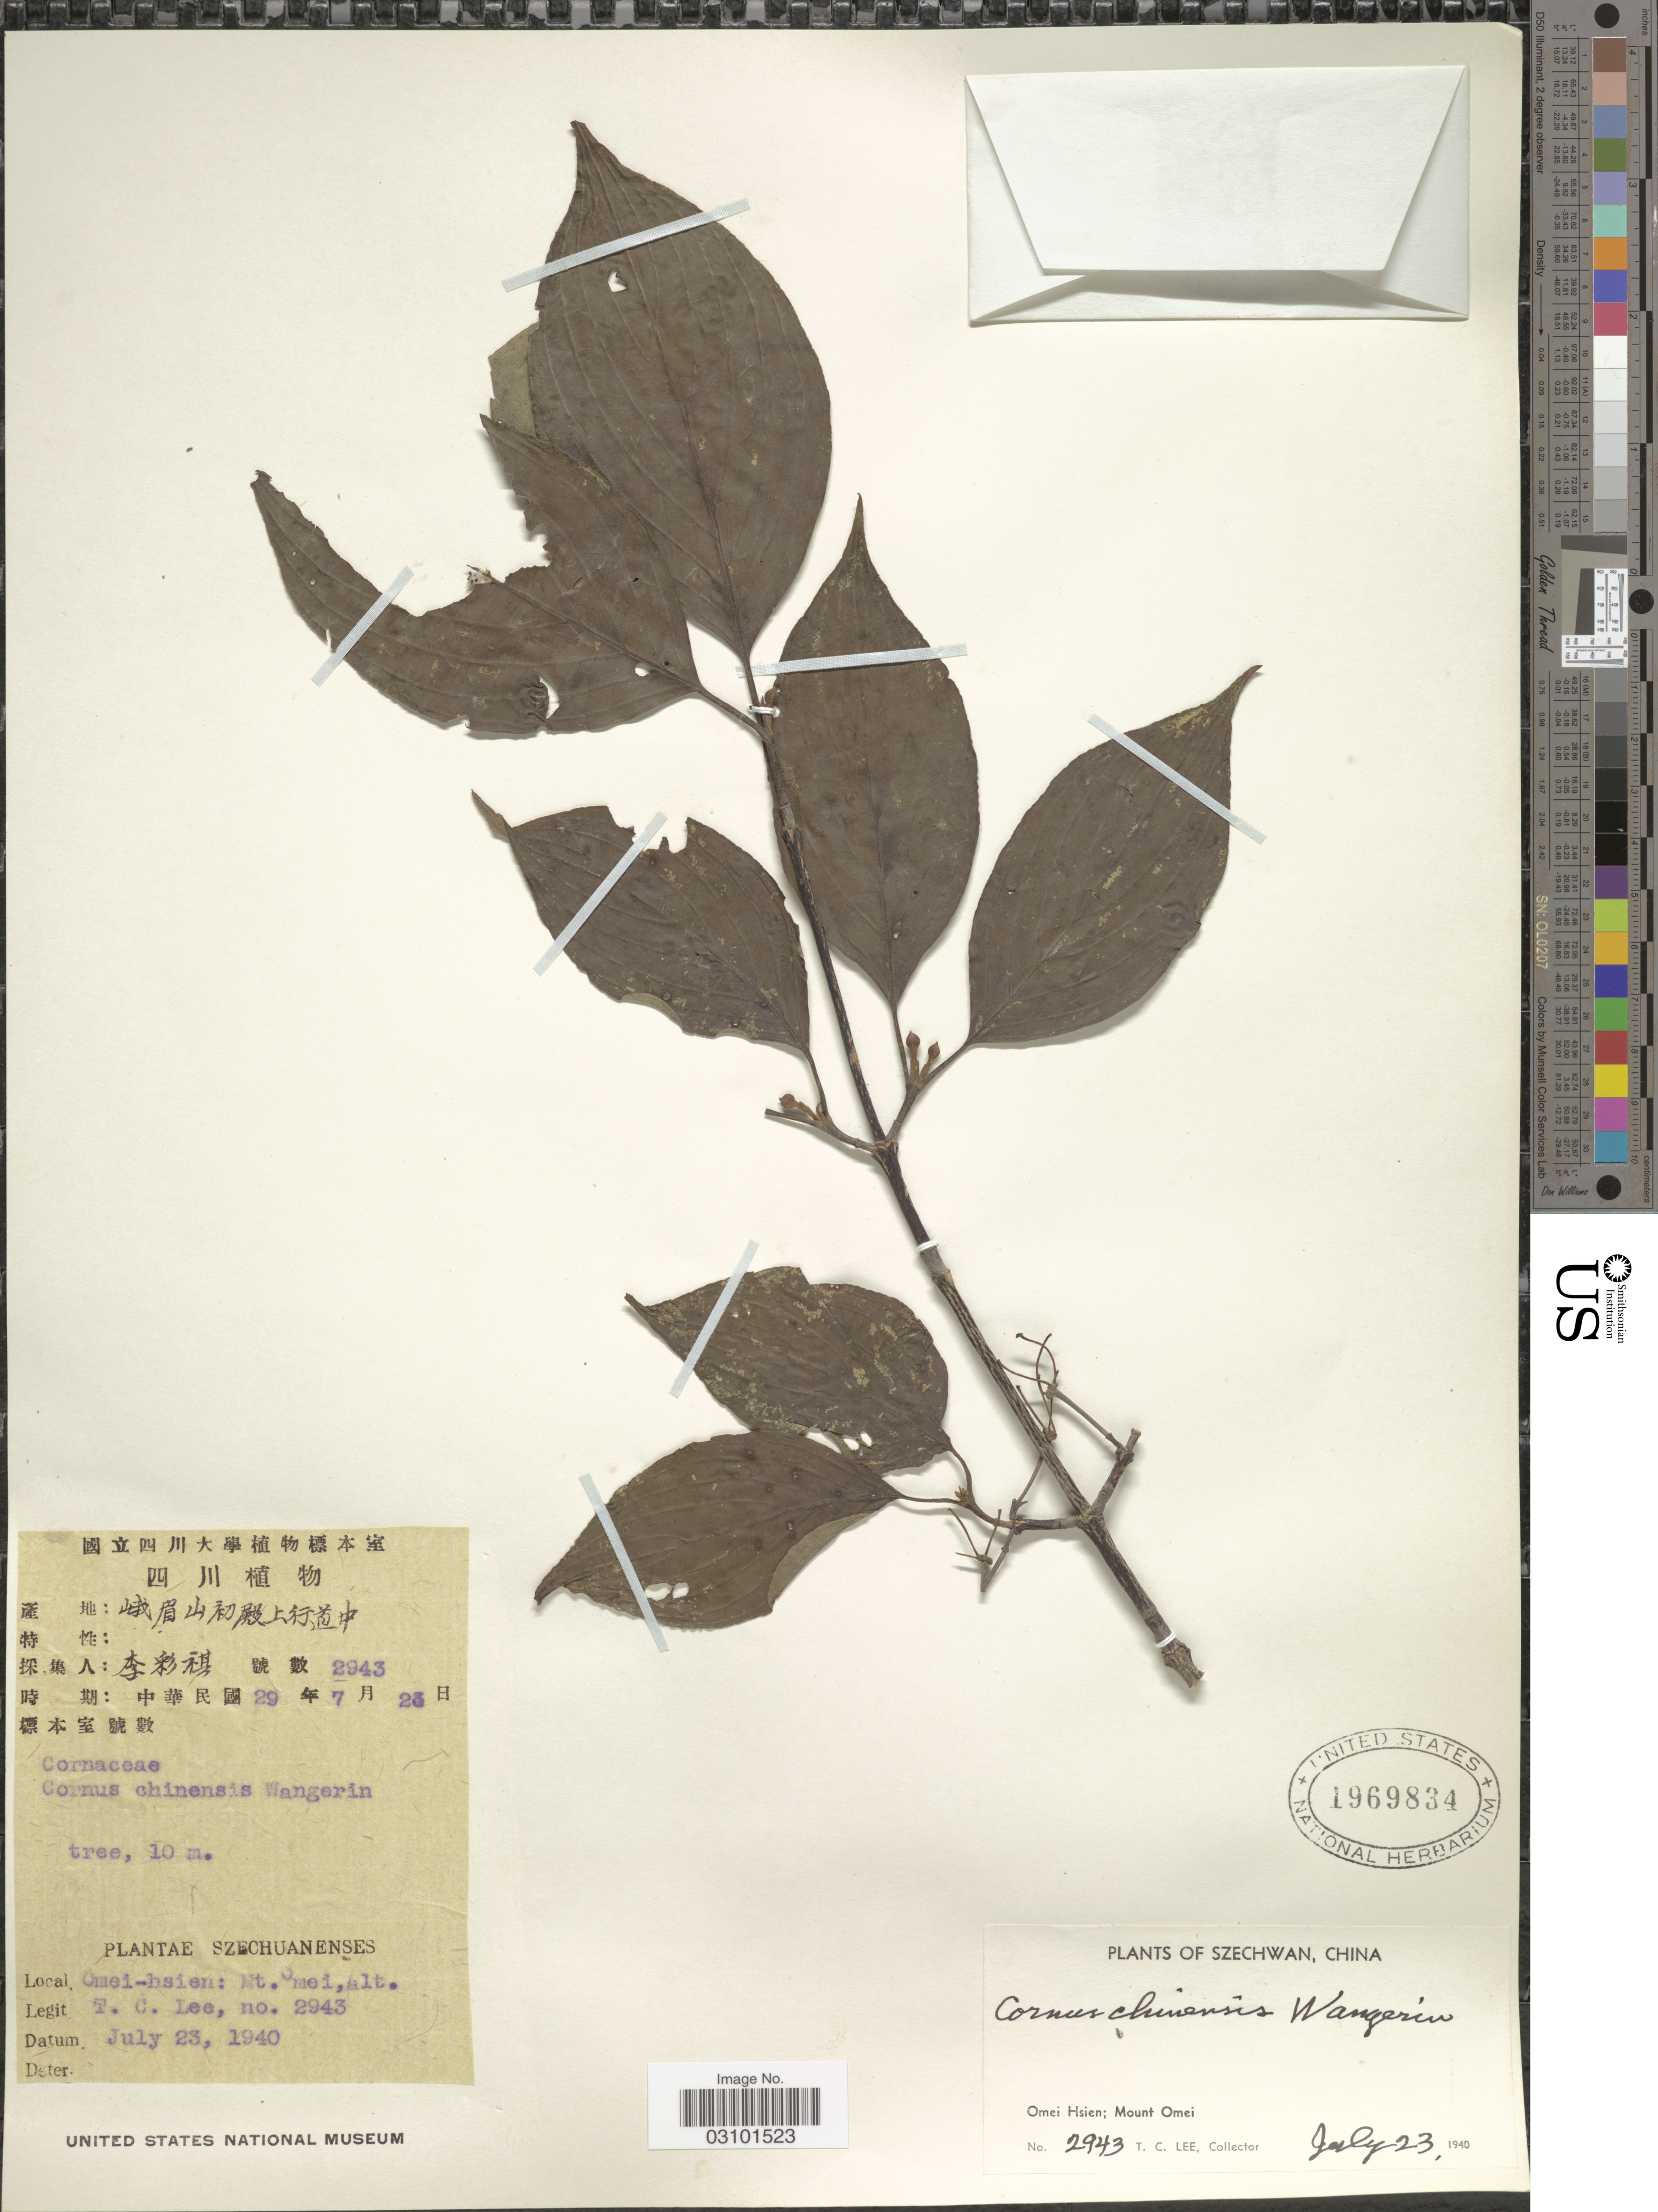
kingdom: Plantae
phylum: Tracheophyta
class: Magnoliopsida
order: Cornales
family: Cornaceae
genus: Cornus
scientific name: Cornus chinensis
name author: Wangerin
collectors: T. Lee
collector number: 2943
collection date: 1940-07-23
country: China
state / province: Sichuan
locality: Szechwan. Omei Hsien; Mount Omei.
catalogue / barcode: US 1969834